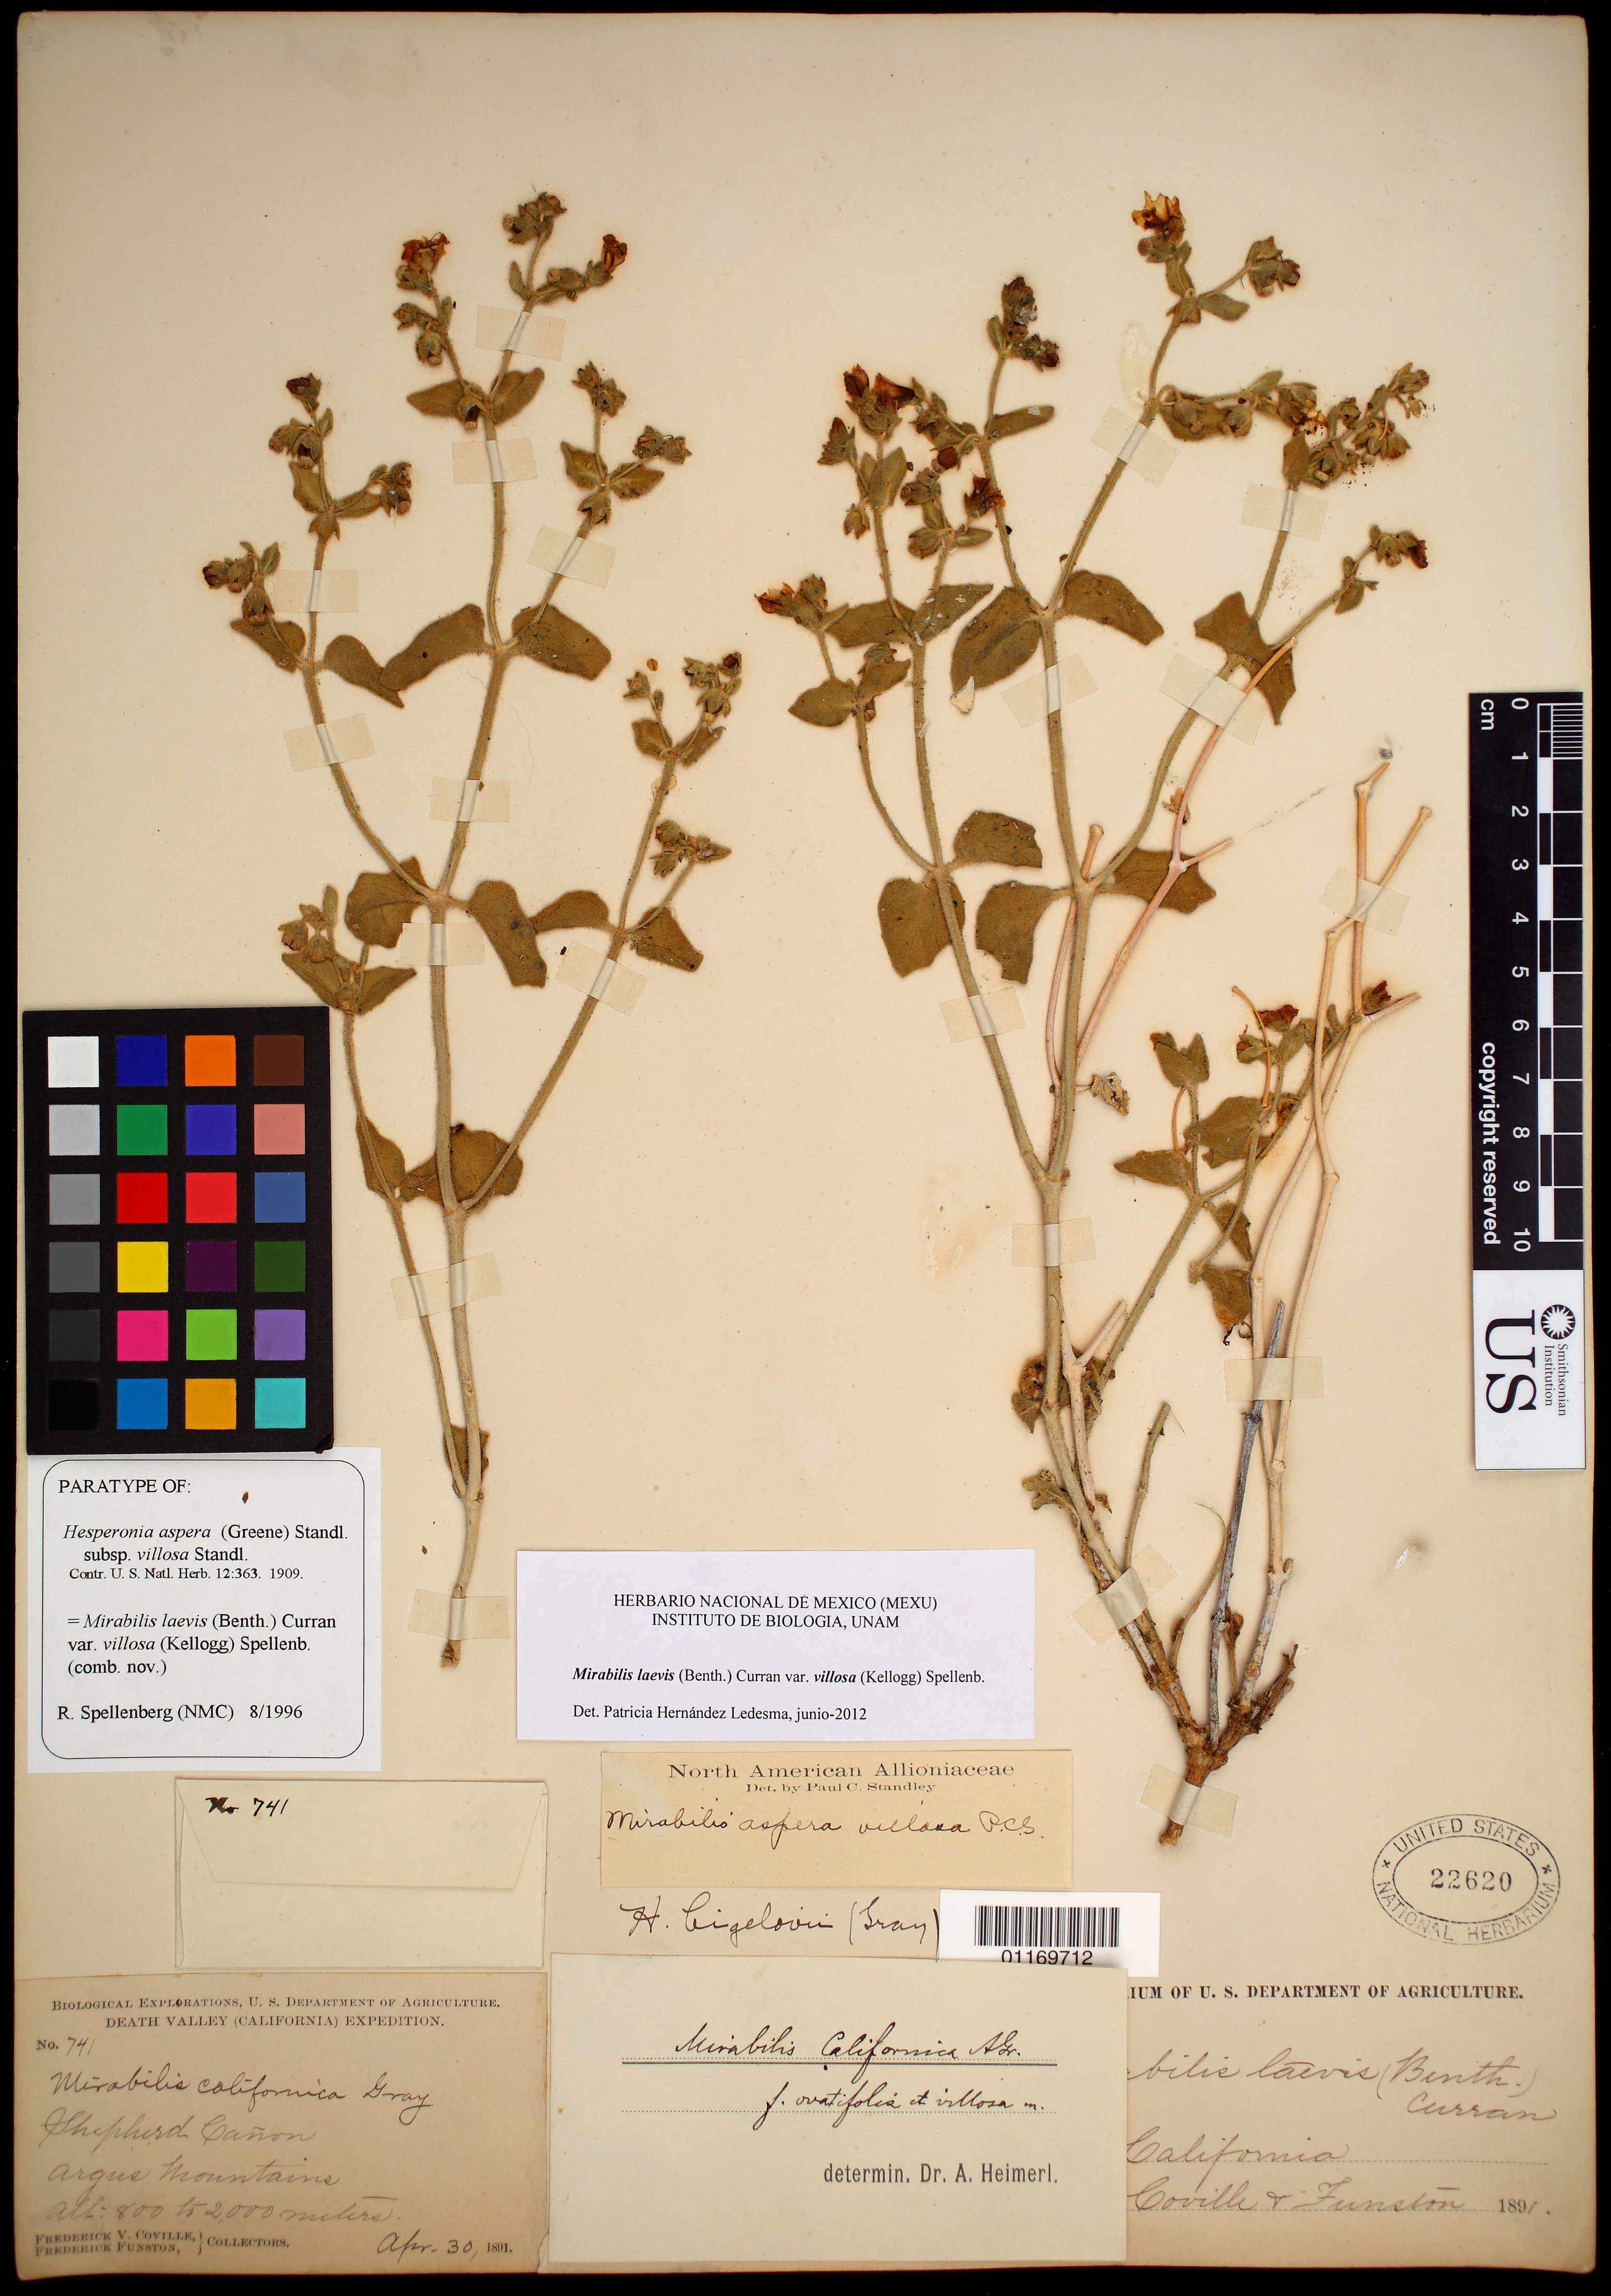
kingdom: Plantae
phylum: Tracheophyta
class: Magnoliopsida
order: Caryophyllales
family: Nyctaginaceae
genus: Mirabilis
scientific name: Mirabilis laevis var. villosa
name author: (Kellogg) Spellenb.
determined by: Hernández-Ledesma, Patricia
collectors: F. V. Coville & F. Funston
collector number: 741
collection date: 1891-04-30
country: United States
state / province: California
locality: Sheperd Canon, Argus Mountains.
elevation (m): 800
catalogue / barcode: US 22620